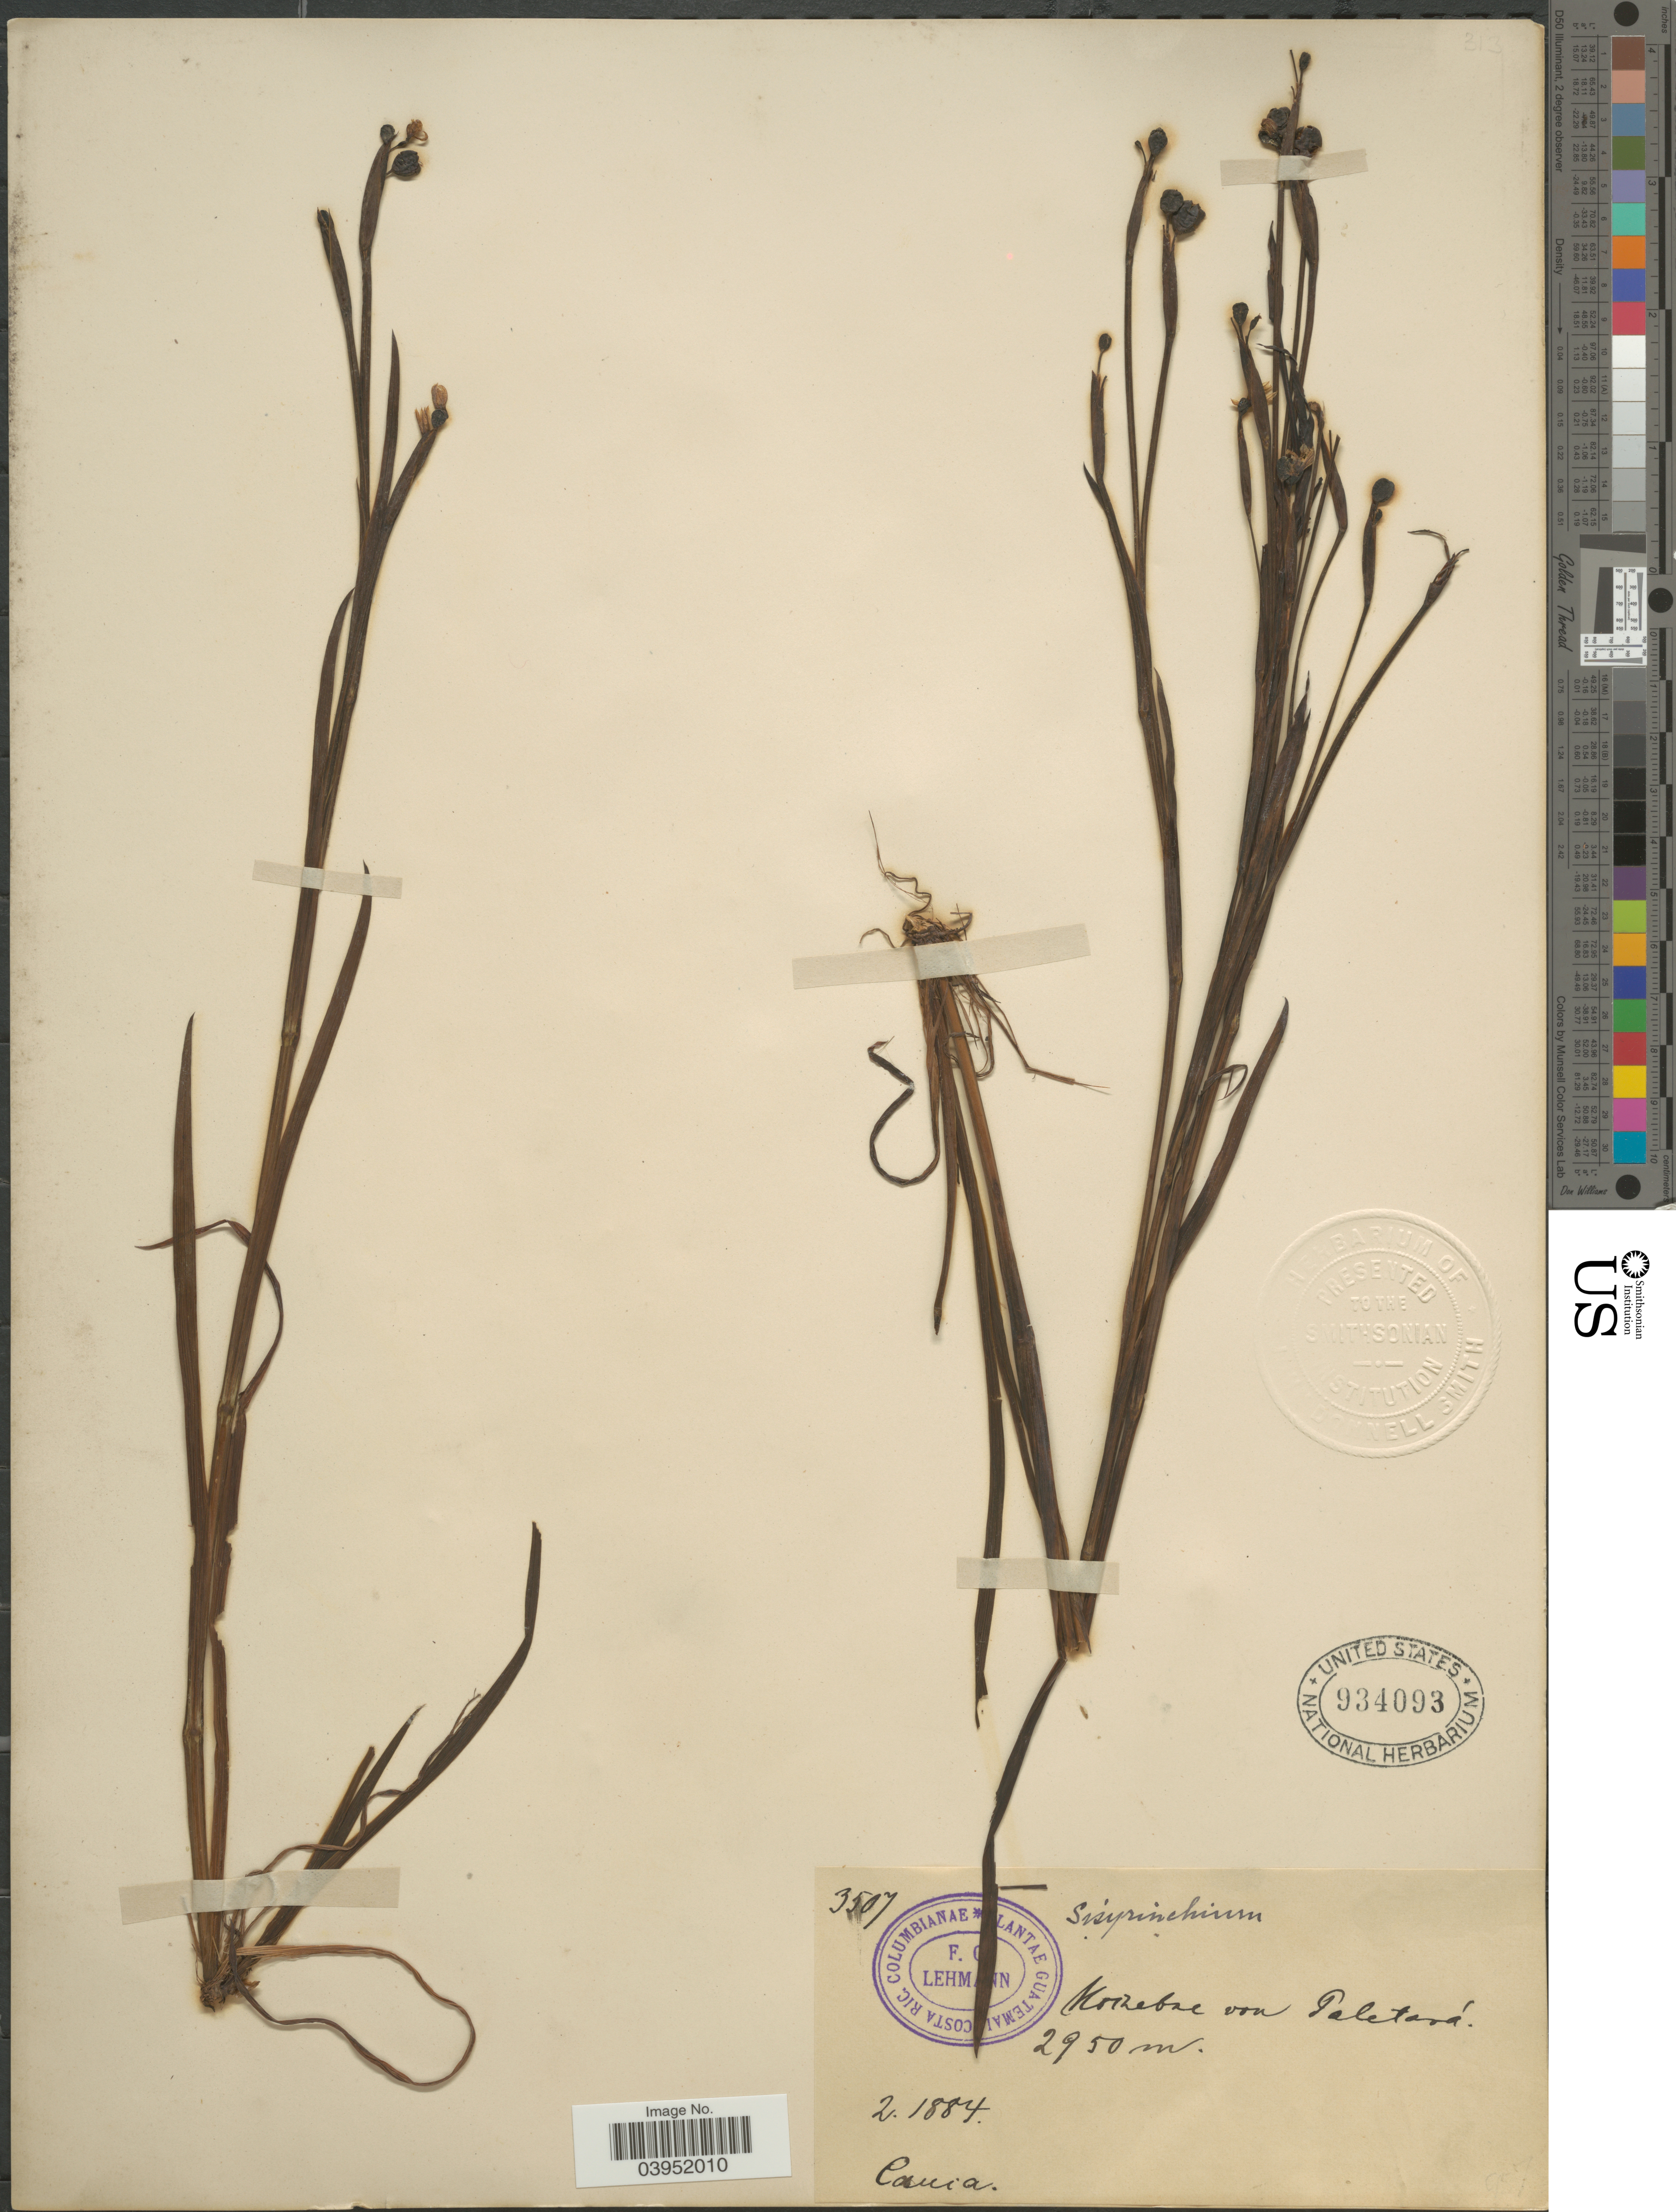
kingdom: Plantae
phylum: Tracheophyta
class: Liliopsida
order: Asparagales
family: Iridaceae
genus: Sisyrinchium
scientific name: Sisyrinchium convolutum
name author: Nocca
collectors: F. C. Lehmann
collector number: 3507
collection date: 1884-02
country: Colombia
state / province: Cauca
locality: Hochabac [interpreted] von Paletara.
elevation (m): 2950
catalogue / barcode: US 934093